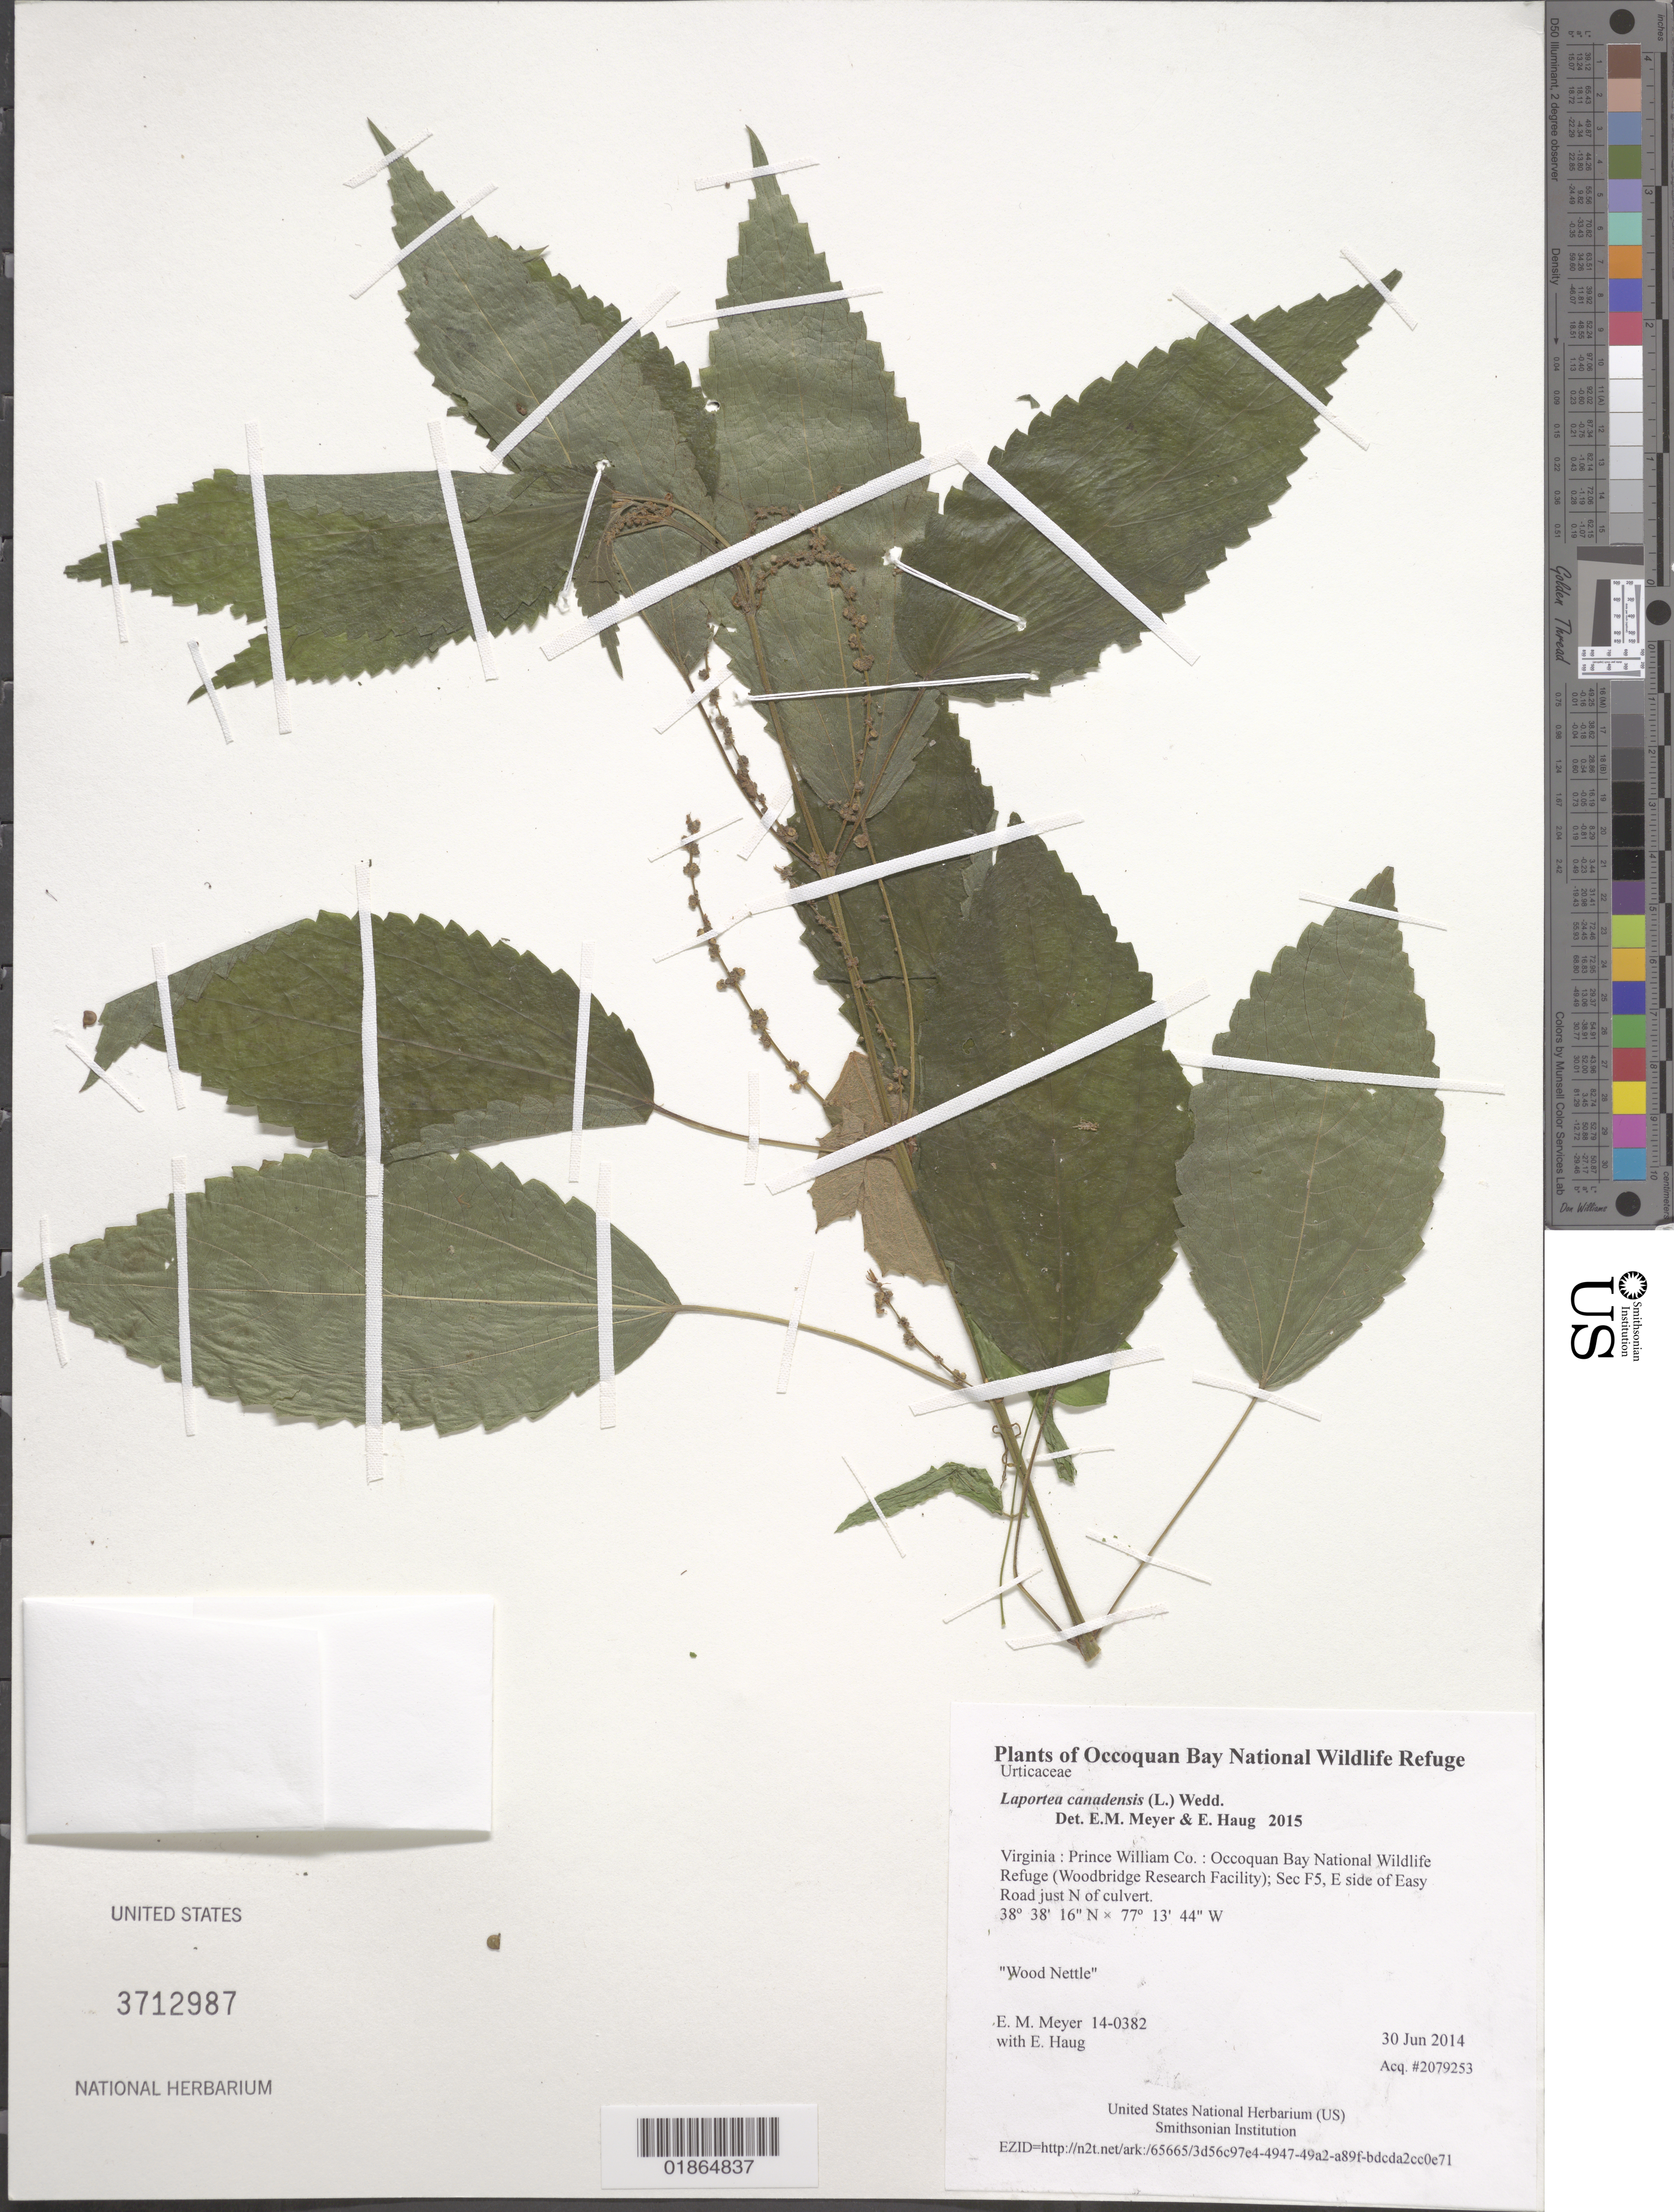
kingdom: Plantae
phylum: Tracheophyta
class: Magnoliopsida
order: Rosales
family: Urticaceae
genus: Laportea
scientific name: Laportea canadensis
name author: (L.) Wedd.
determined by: Meyer, E. M.; Haug, E.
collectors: E. M. Meyer & E. Haug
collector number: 14-0382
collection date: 2014-06-30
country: United States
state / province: Virginia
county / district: Prince William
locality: Occoquan Bay National Wildlife Refuge (Woodbridge Research Facility); Sec F5, E side of Easy Road just N of culvert.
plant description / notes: Wood Nettle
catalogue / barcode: US 3712987